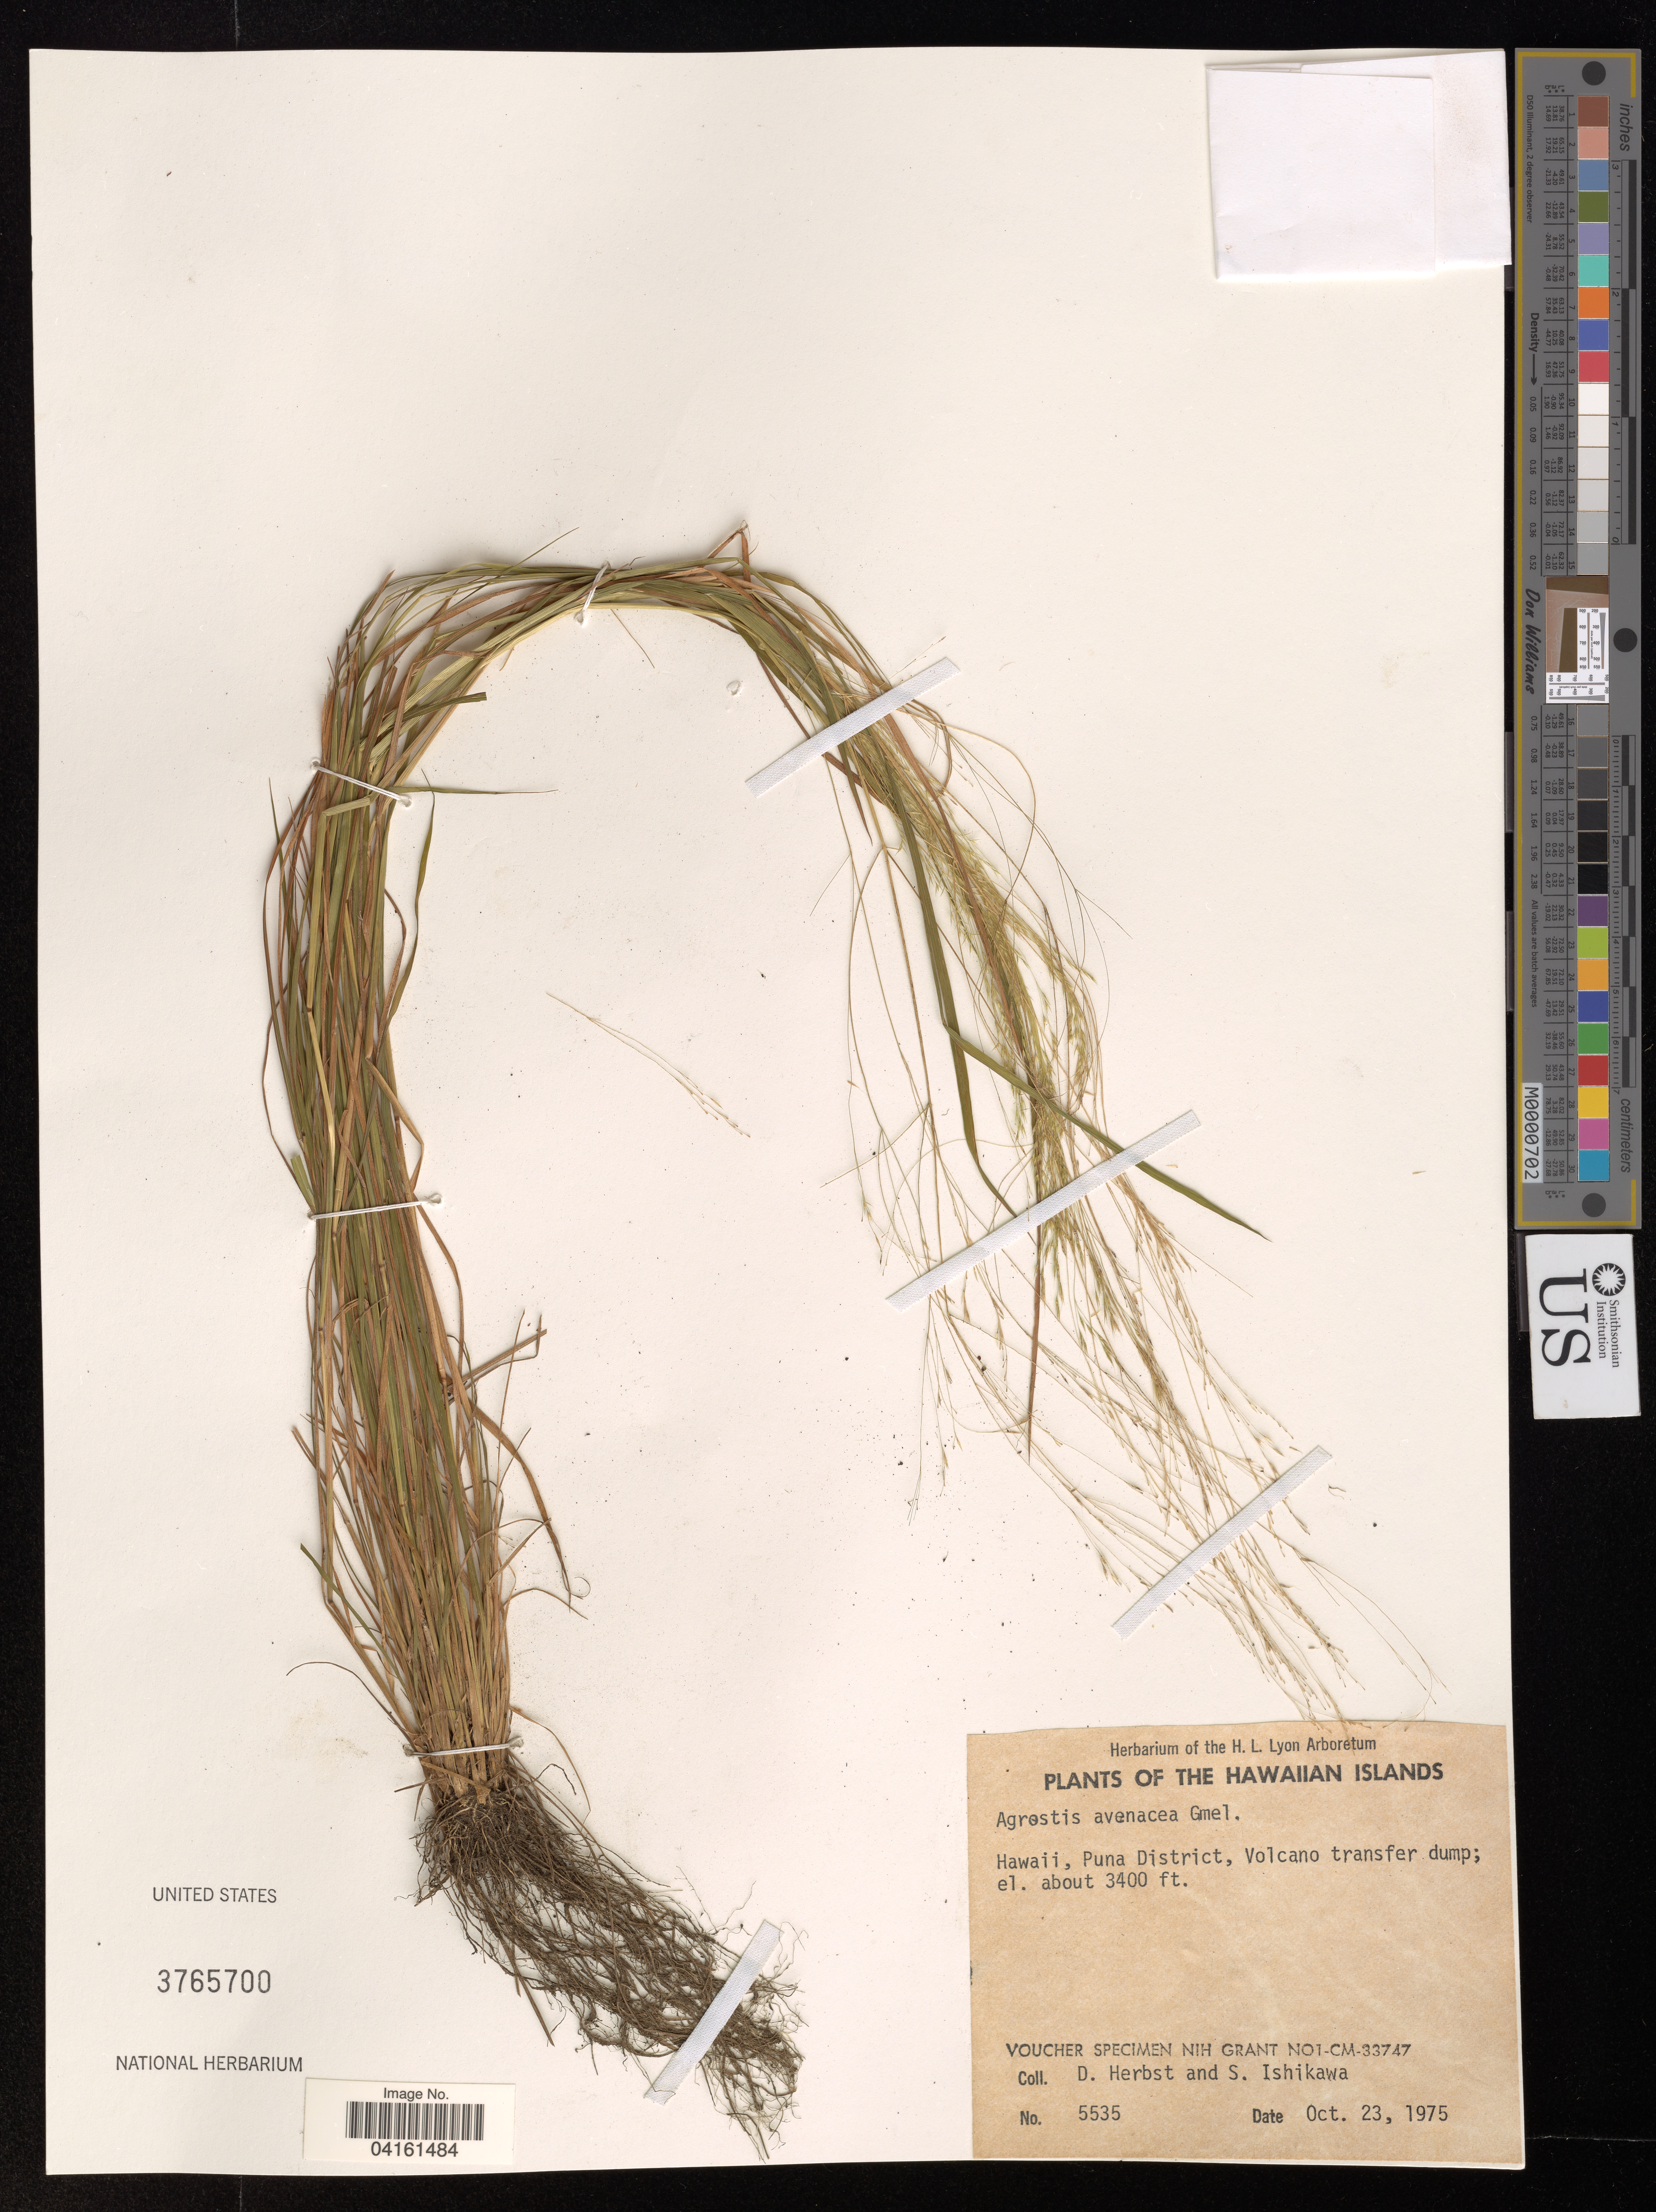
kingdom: Plantae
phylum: Tracheophyta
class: Liliopsida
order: Poales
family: Poaceae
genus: Lachnagrostis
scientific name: Lachnagrostis filiformis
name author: (J.R. Forst.) Trin.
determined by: Wagner, W. L., (BOT), Smithsonian Institution - National Museum of Natural History (UNITED STATES)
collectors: D. Herbst & S. Ishikawa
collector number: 5535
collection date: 1975-10-23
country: United States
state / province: Hawaii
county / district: Hawaii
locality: Puna District, Volcano transfer dump.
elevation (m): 1036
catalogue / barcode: US 3765700